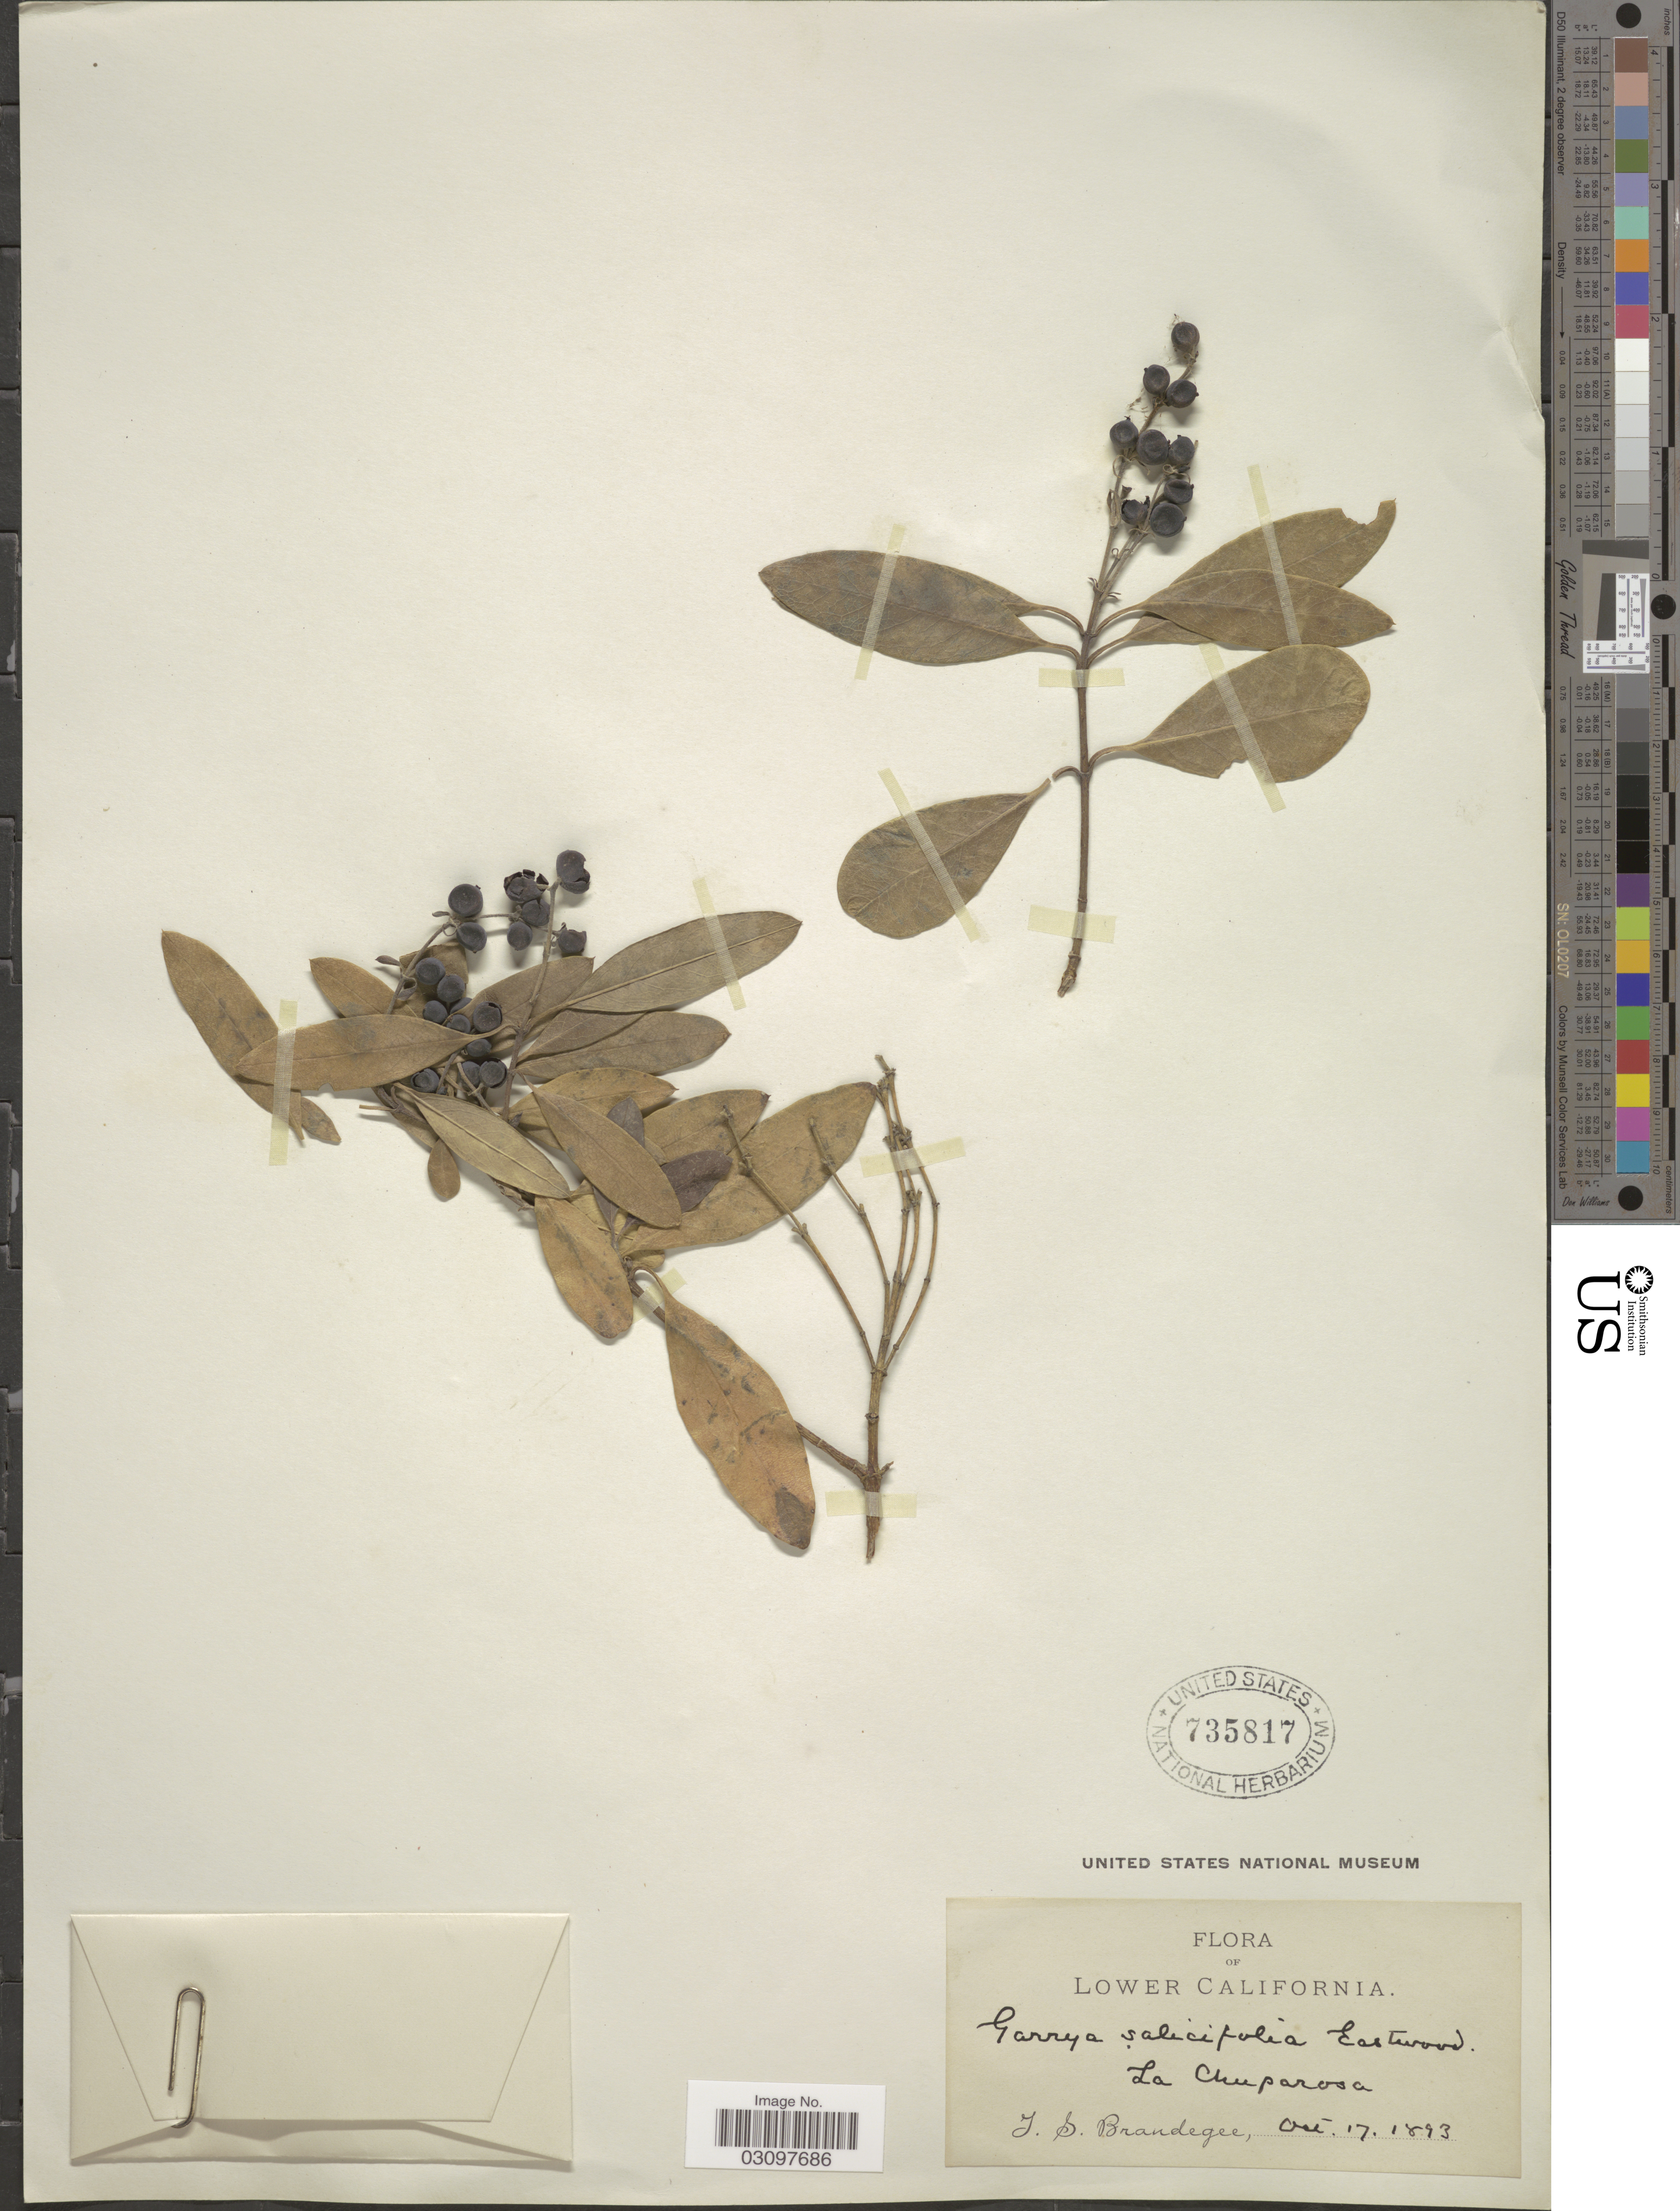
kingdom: Plantae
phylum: Tracheophyta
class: Magnoliopsida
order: Garryales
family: Garryaceae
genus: Garrya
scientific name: Garrya salicifolia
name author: Eastw.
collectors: T. S. Brandegee (herbarium)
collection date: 1893-10-17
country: Mexico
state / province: Baja California Norte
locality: Lower California. La Chuparosa.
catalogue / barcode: US 735817